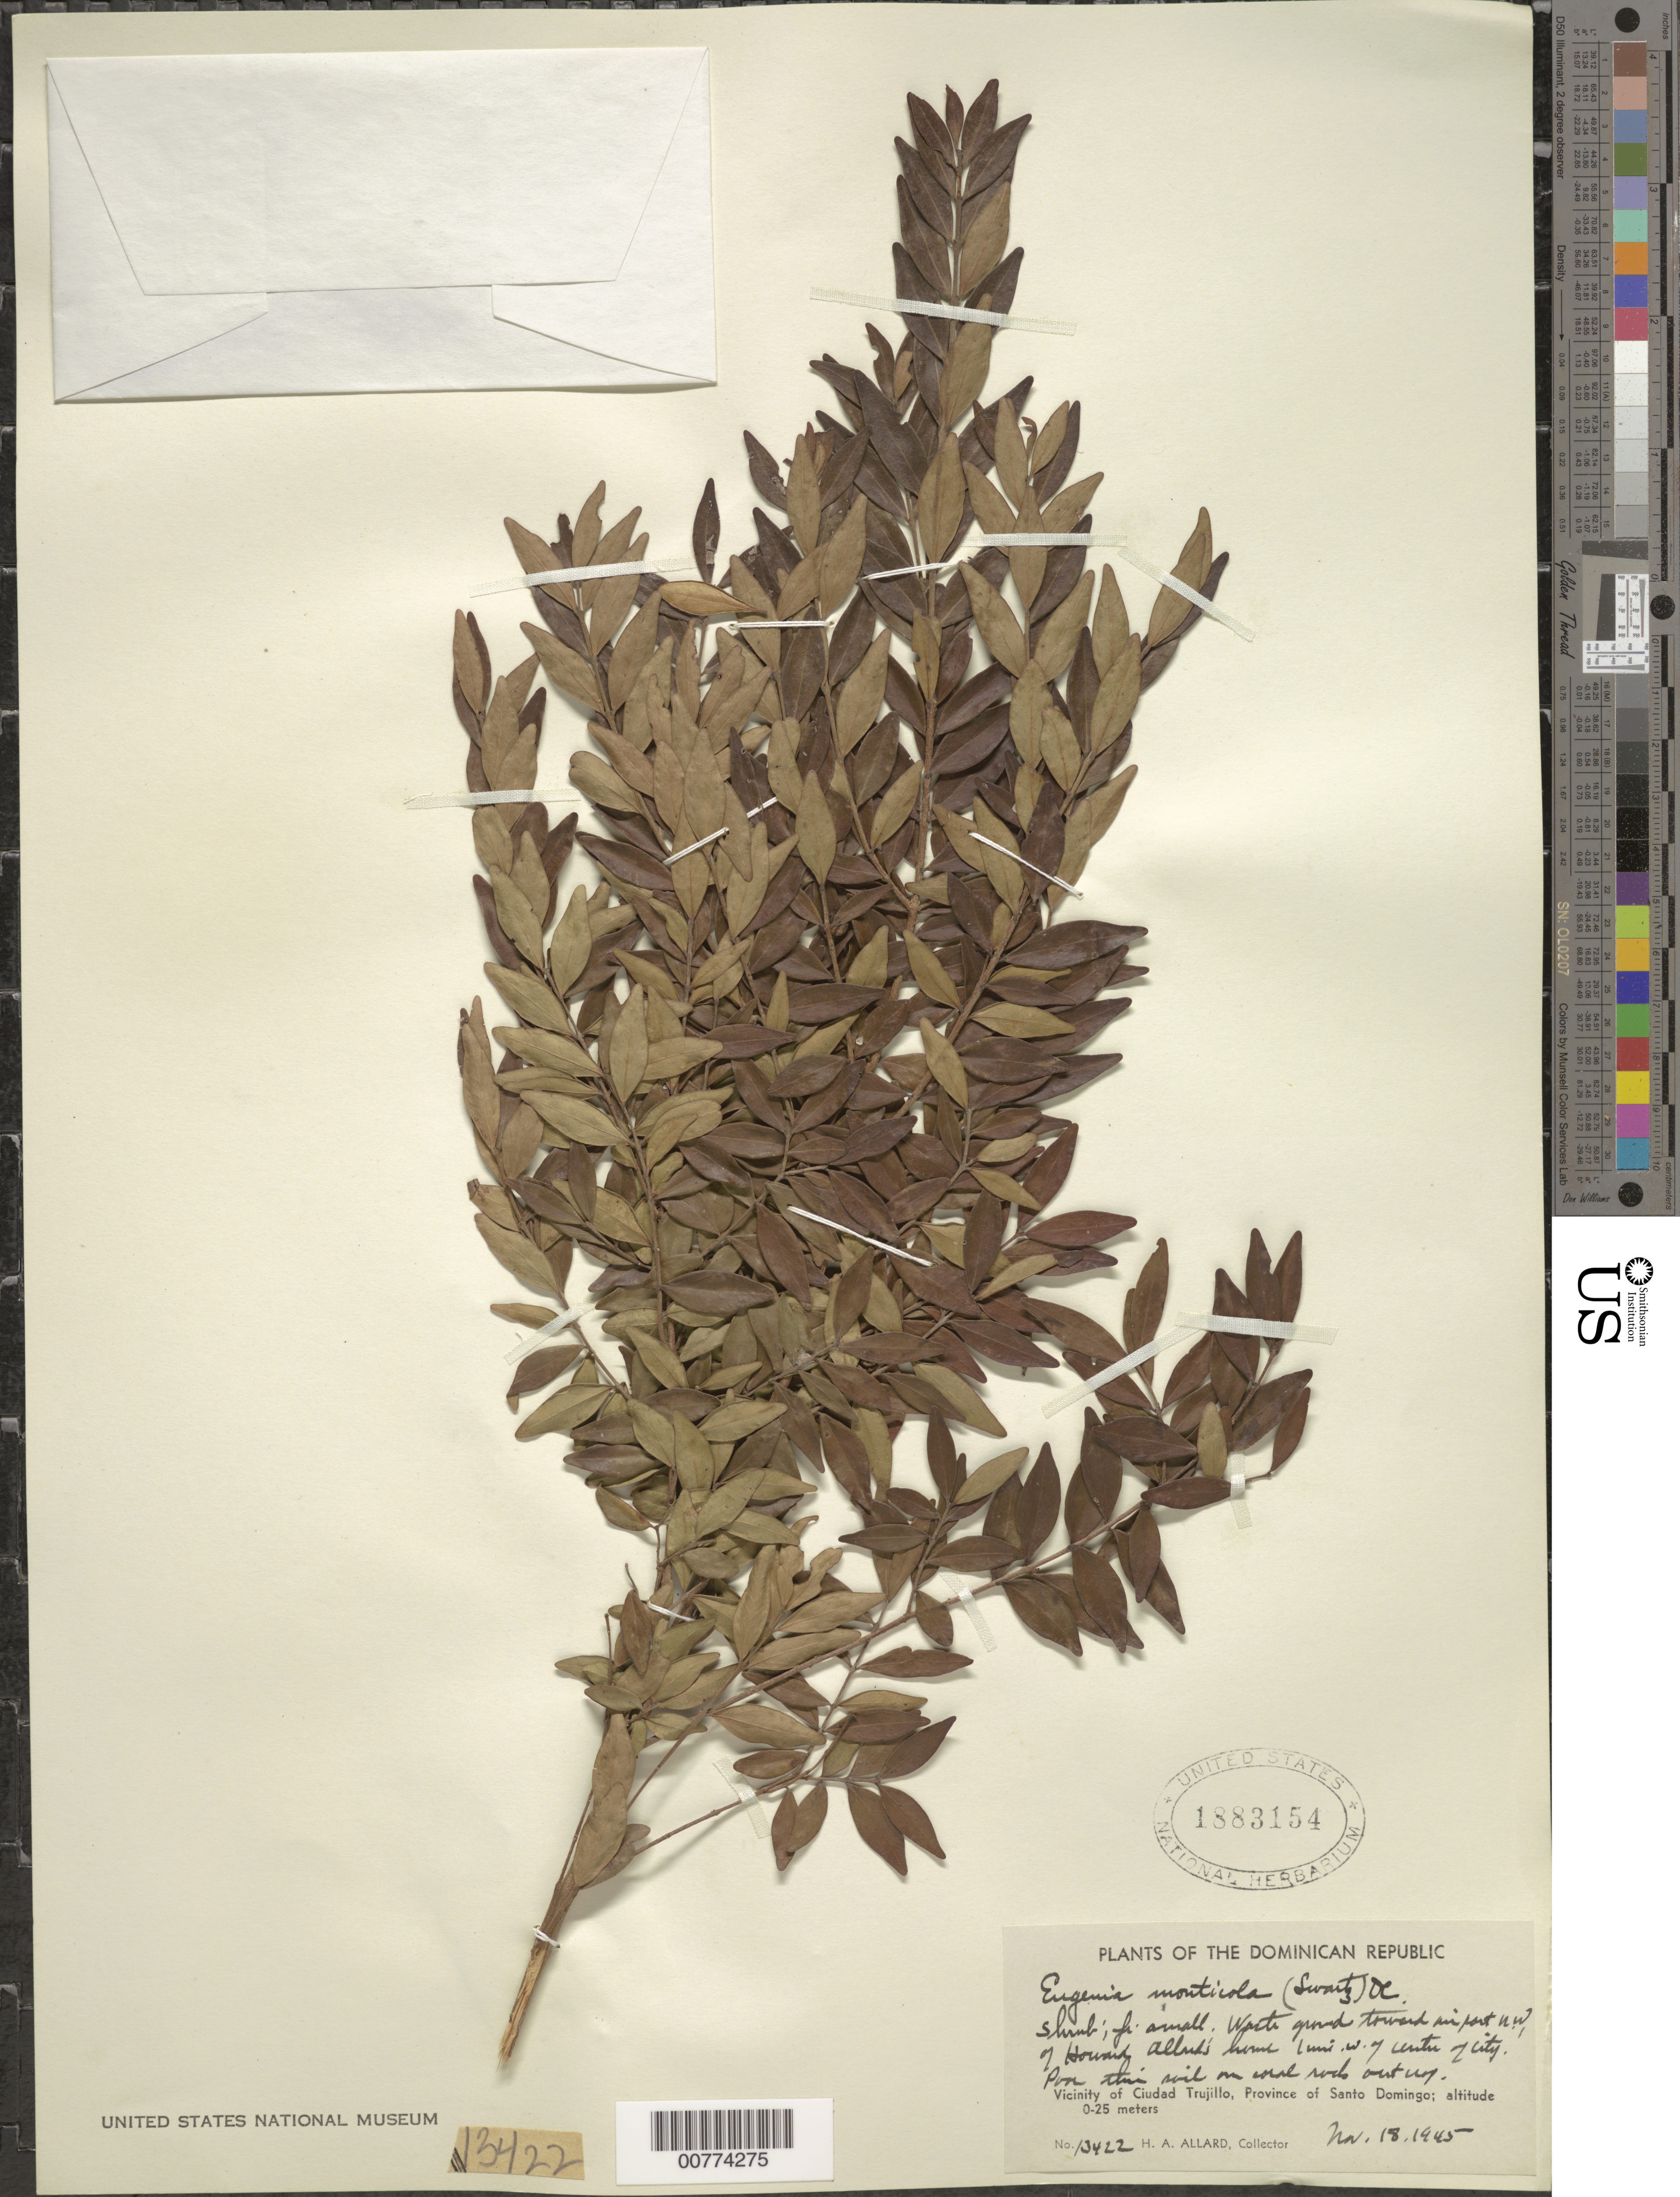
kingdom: Plantae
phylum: Tracheophyta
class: Magnoliopsida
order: Myrtales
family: Myrtaceae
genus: Eugenia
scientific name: Eugenia monticola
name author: (Sw.) DC.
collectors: H. A. Allard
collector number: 13422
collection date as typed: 18 Nov 1945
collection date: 1945-11-18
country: Dominican Republic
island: Hispaniola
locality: Province of Santo Domingo, vicinity of Ciudad Trujillo, waste ground toward "miport" NW of Howard Allard's home, 1 mile west of center of city.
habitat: Poor thin soil on coral rocks out crop.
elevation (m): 0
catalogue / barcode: US 1883154